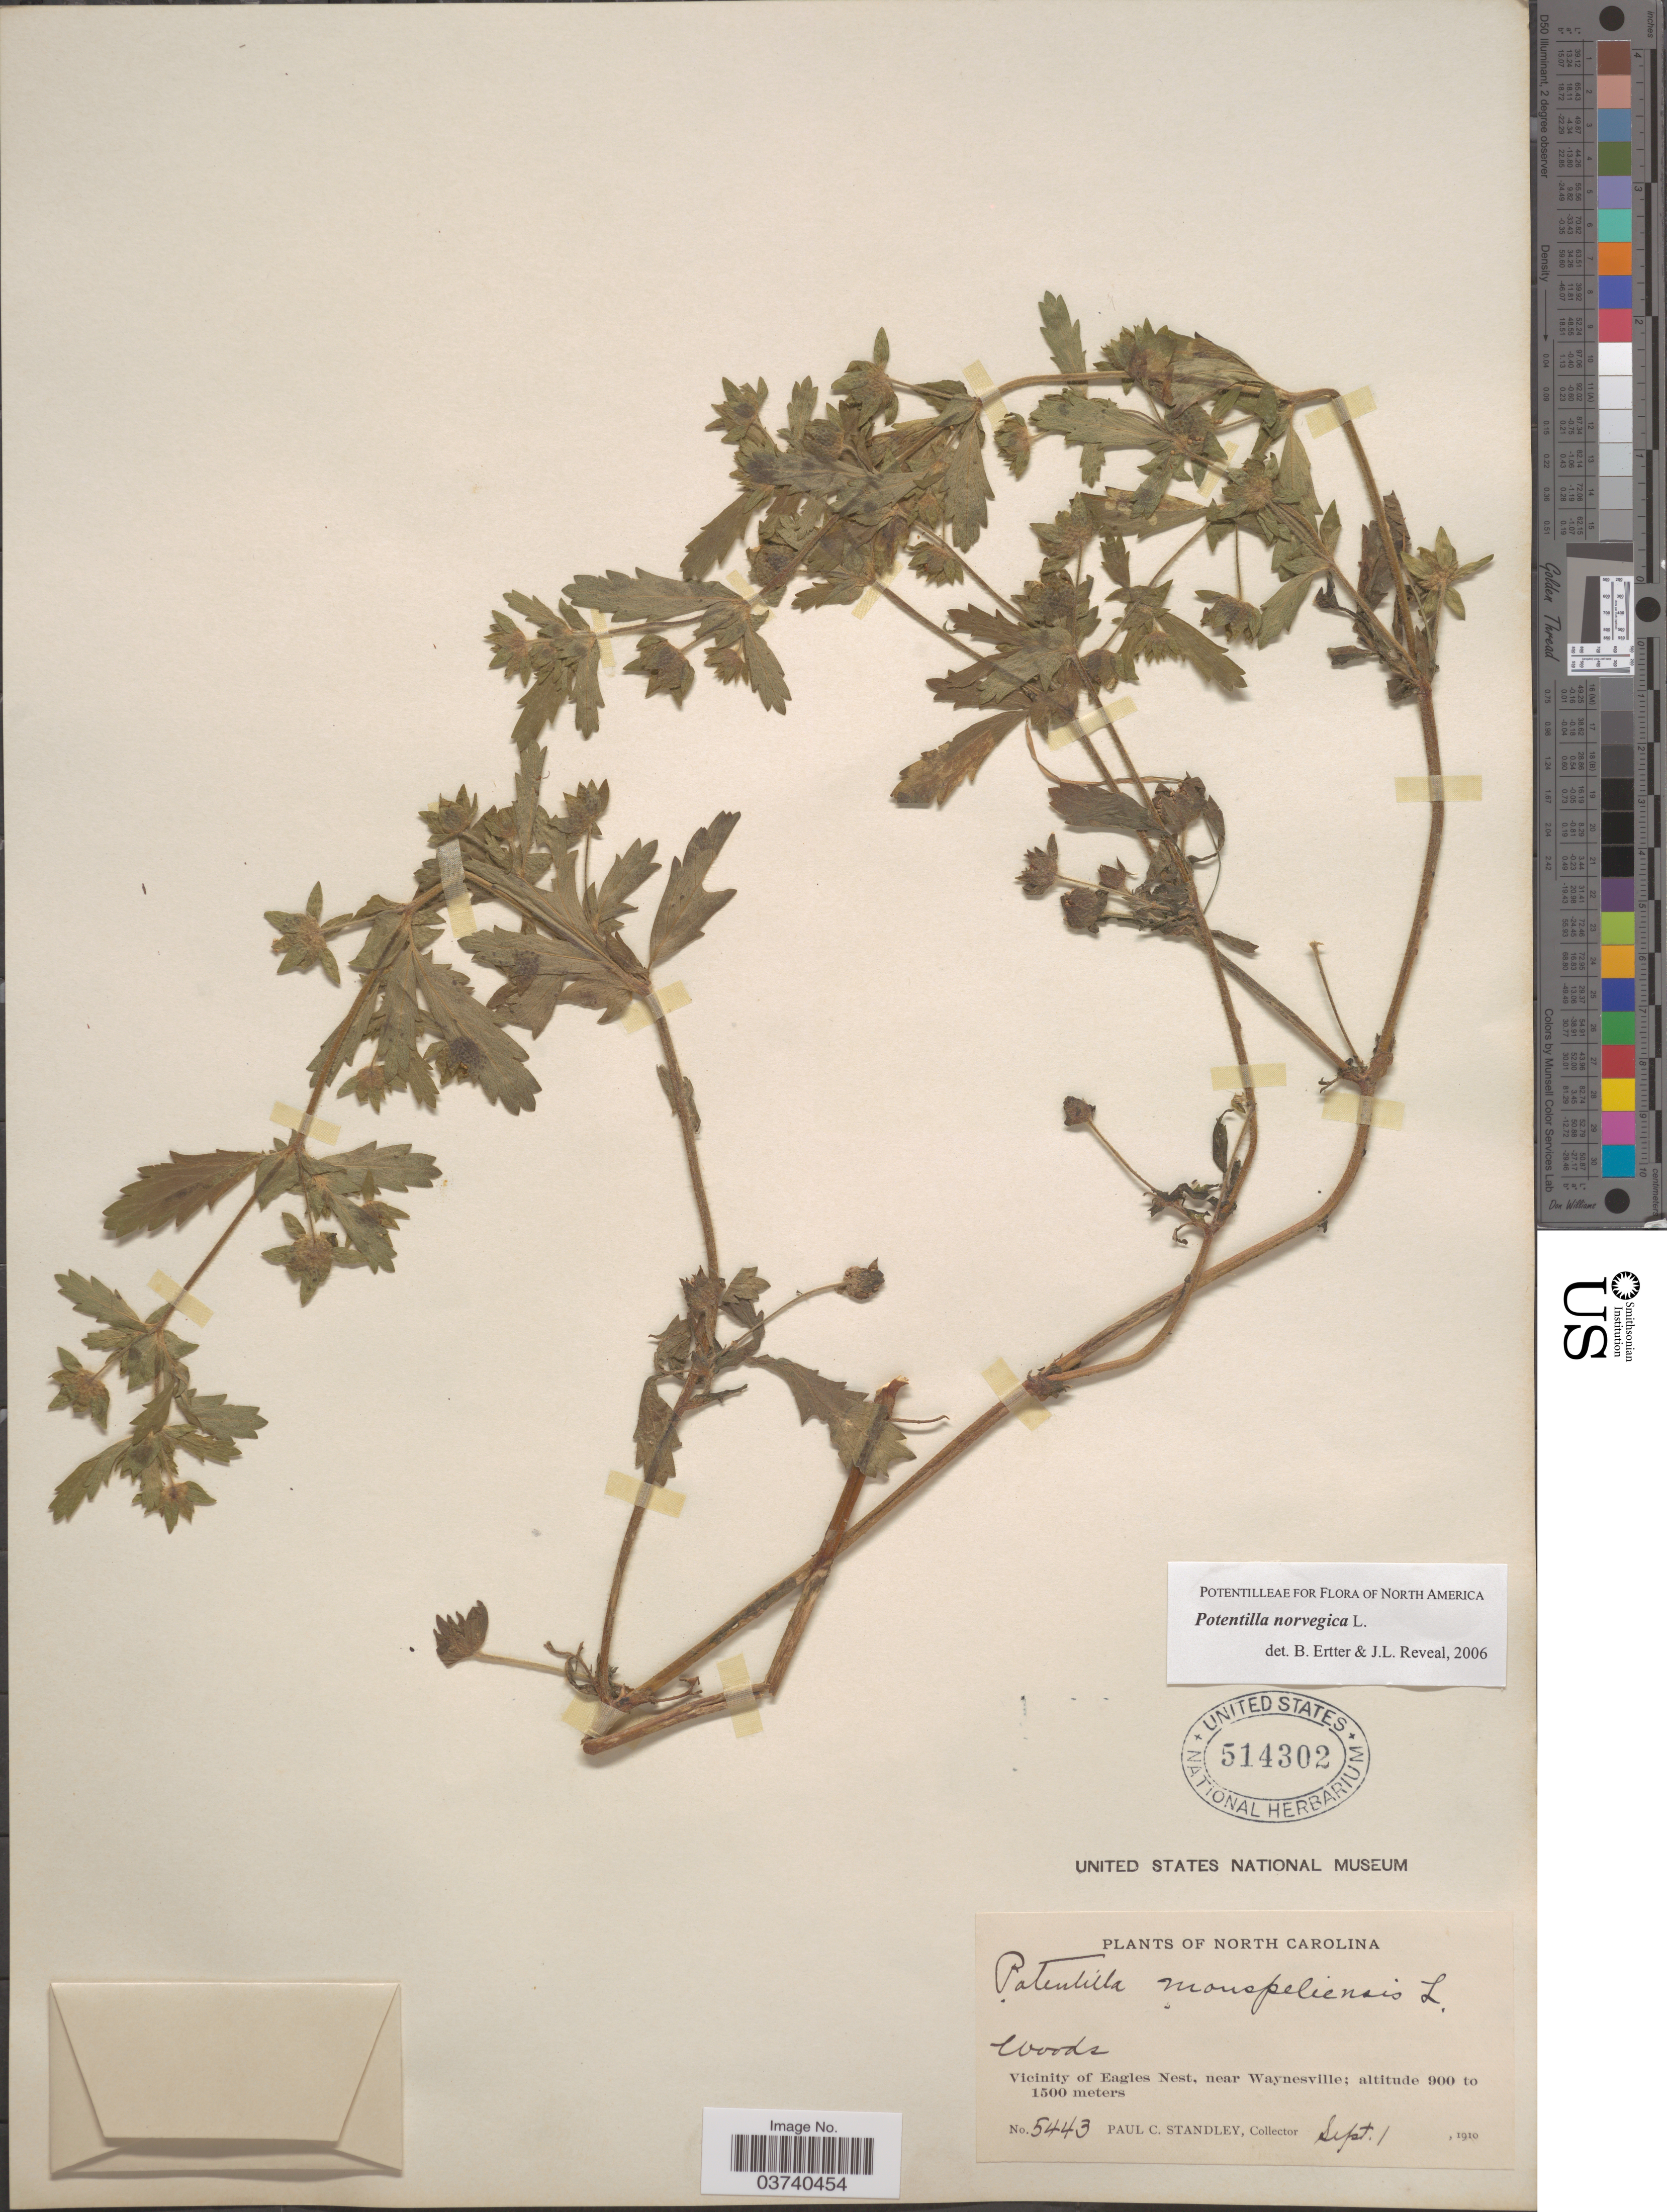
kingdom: Plantae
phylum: Tracheophyta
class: Magnoliopsida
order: Rosales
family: Rosaceae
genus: Potentilla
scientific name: Potentilla norvegica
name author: L.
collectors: P. C. Standley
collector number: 5443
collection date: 1910-09-01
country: United States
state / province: North Carolina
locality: Vicinity of Eagles Nest, near Waynesville.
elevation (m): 900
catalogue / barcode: US 514302